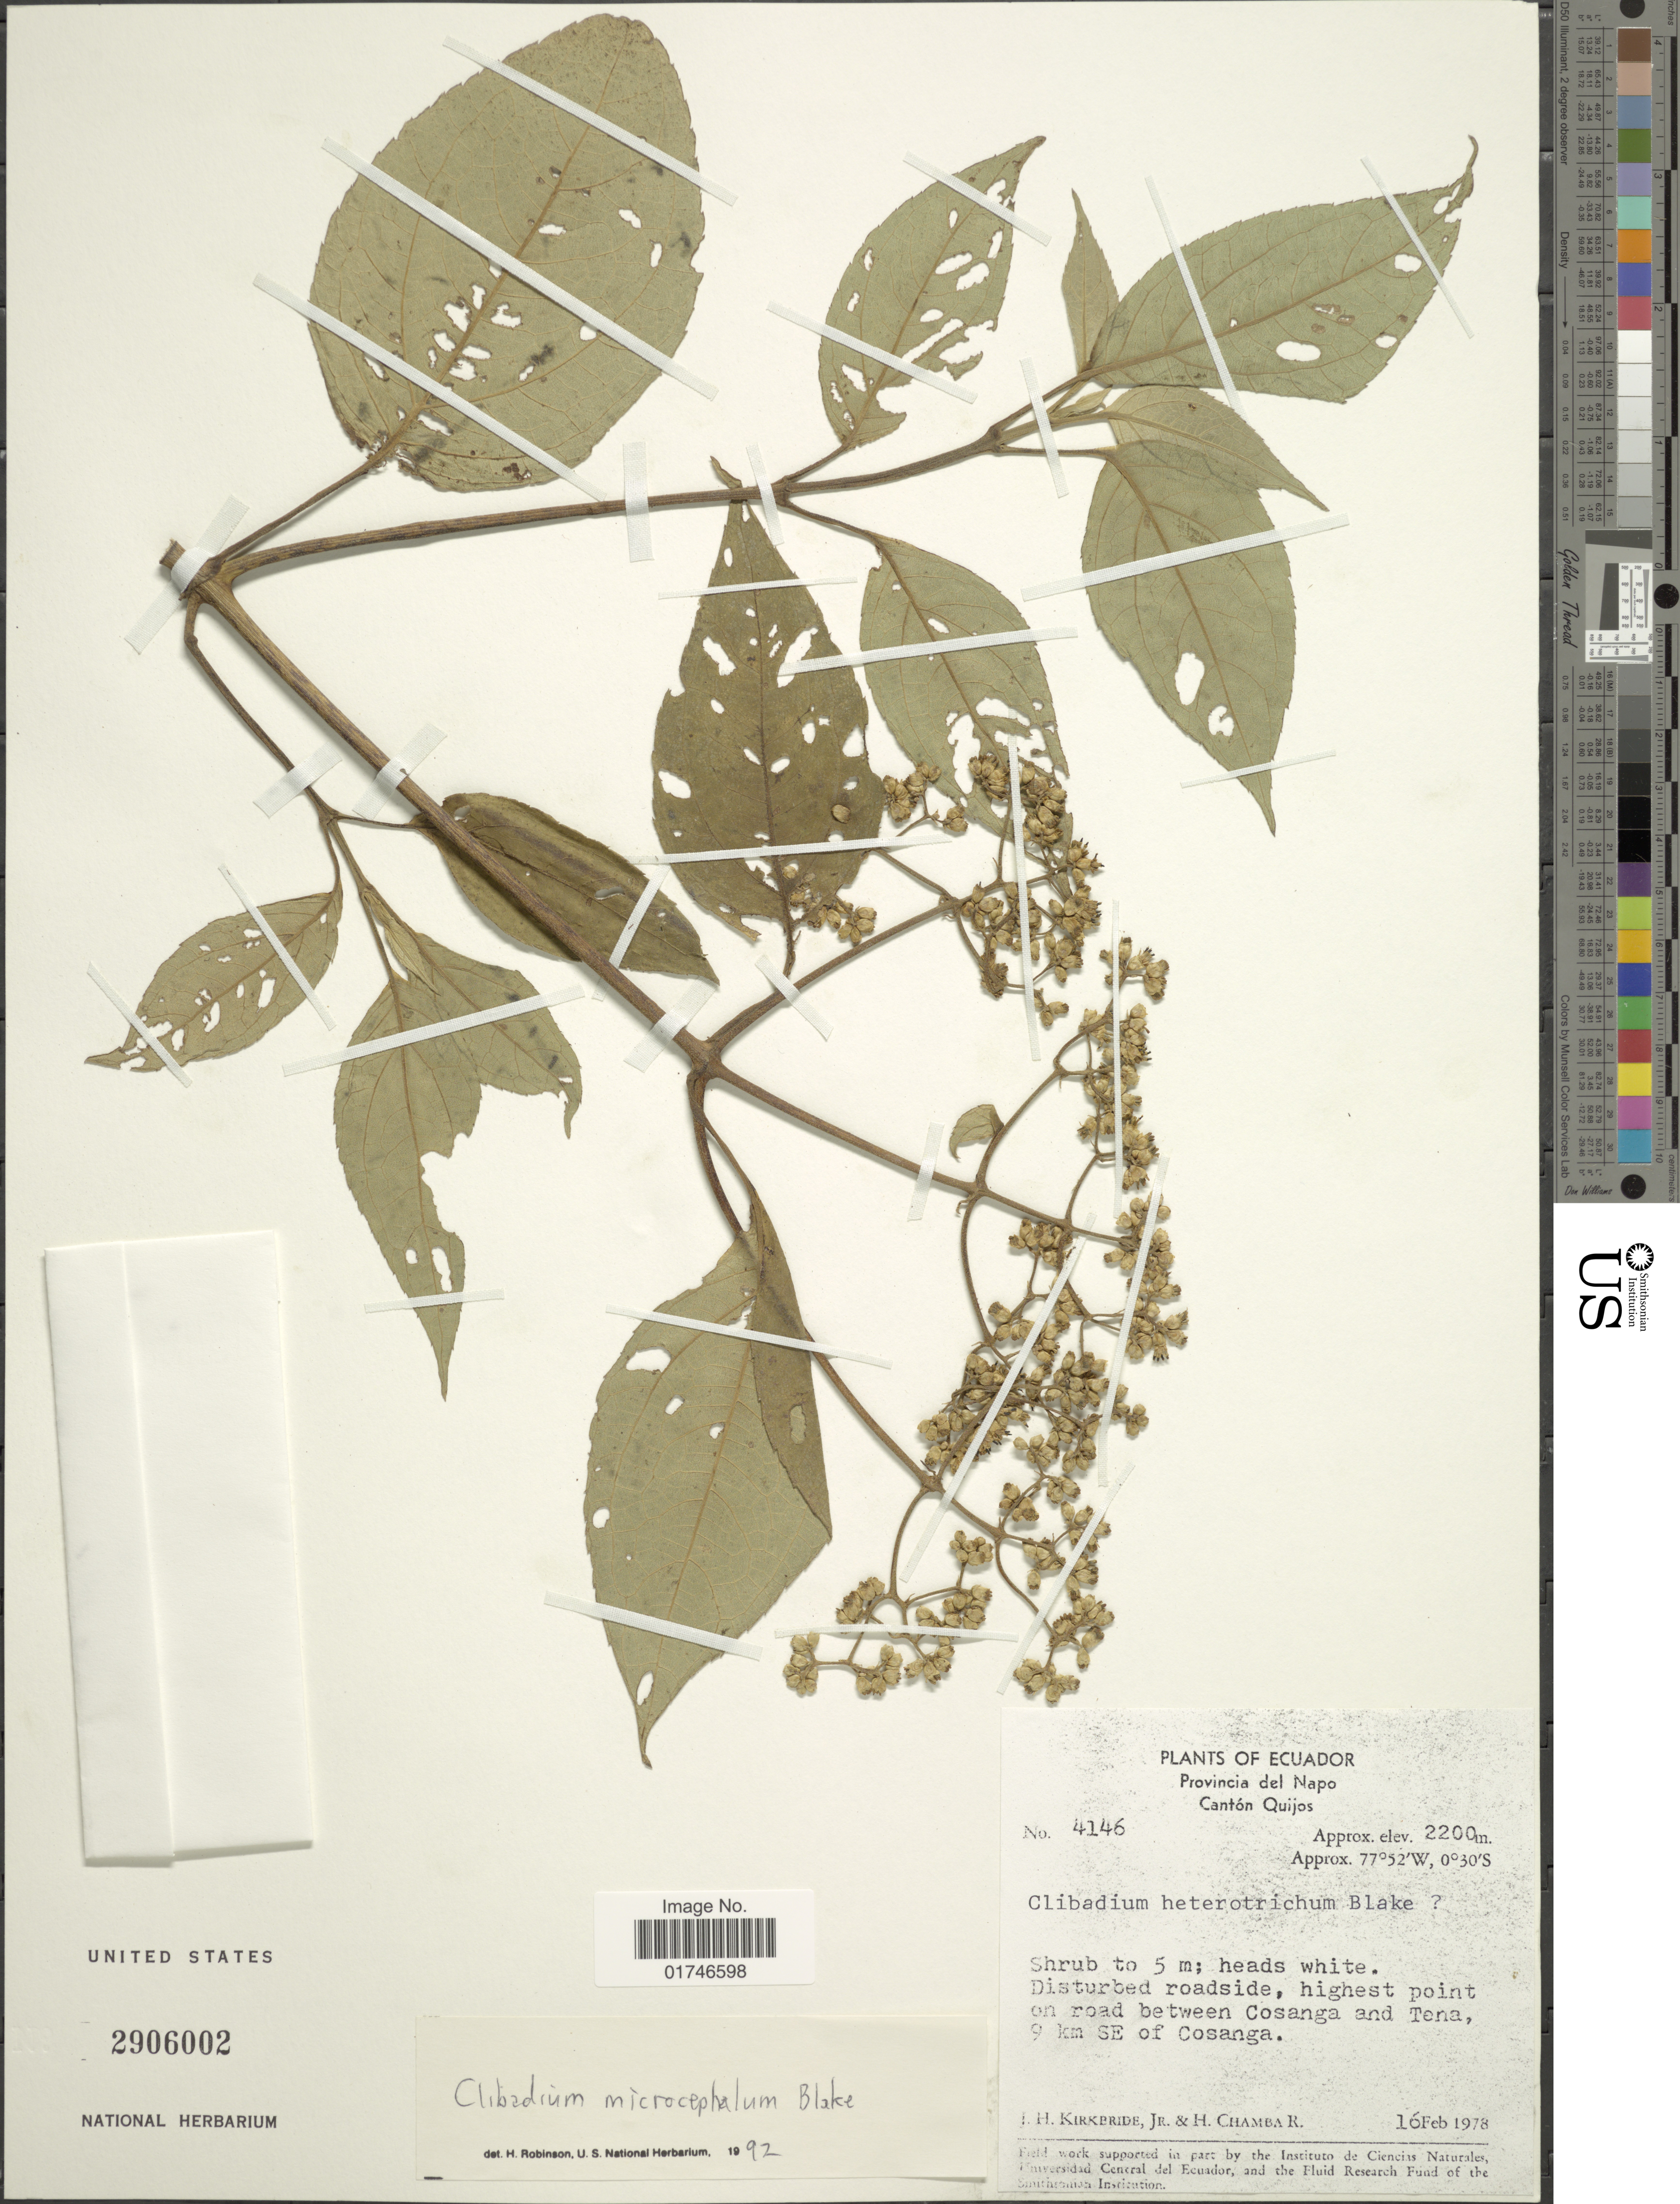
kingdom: Plantae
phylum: Tracheophyta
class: Magnoliopsida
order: Asterales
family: Asteraceae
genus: Clibadium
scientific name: Clibadium microcephalum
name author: S.F. Blake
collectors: J. H. Kirkbride & H. Chamba-R.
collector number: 4146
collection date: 1978-02-16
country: Ecuador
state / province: Napo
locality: Provincia del Napo, canton Quijos. Highest point on road between Cosanga and Tena 9 km SE of Cosanga.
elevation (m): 2200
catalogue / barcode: US 2906002